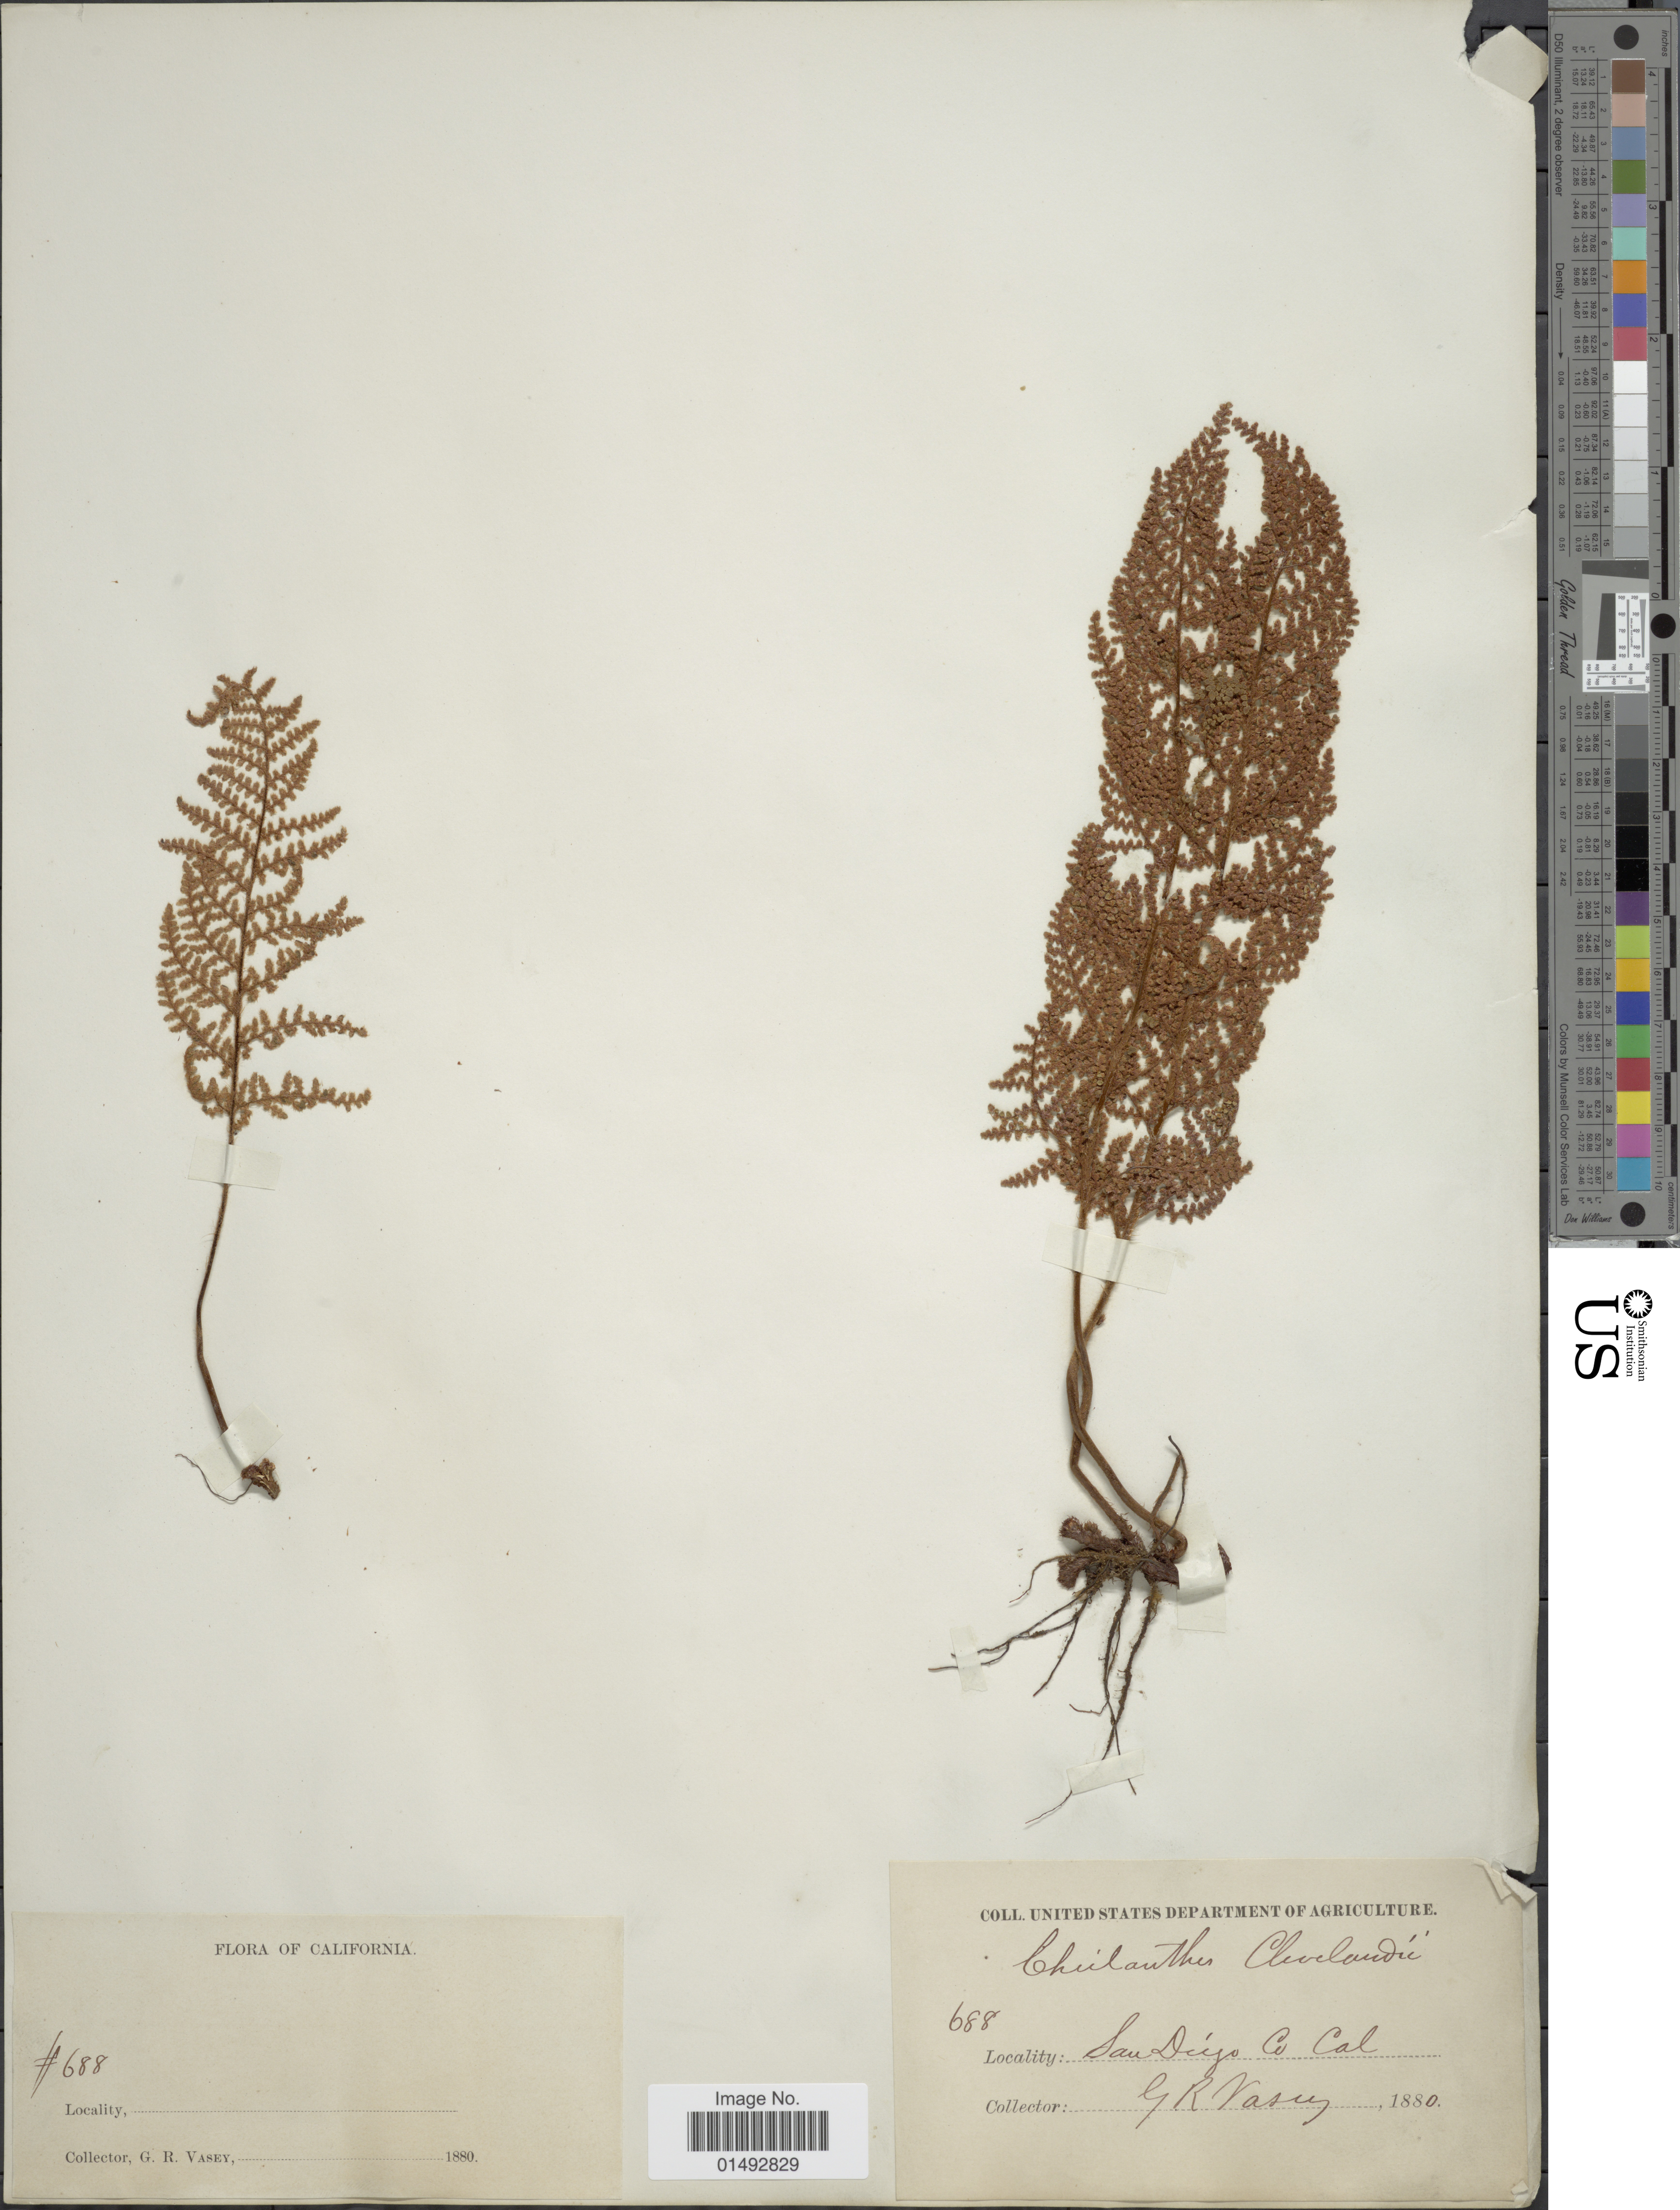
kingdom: Plantae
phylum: Tracheophyta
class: Polypodiopsida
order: Polypodiales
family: Pteridaceae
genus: Myriopteris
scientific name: Myriopteris clevelandii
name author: (D.C. Eaton) Grusz & Windham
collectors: G. R. Vasey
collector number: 688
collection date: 1880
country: United States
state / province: California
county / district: San Diego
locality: San Diego Co